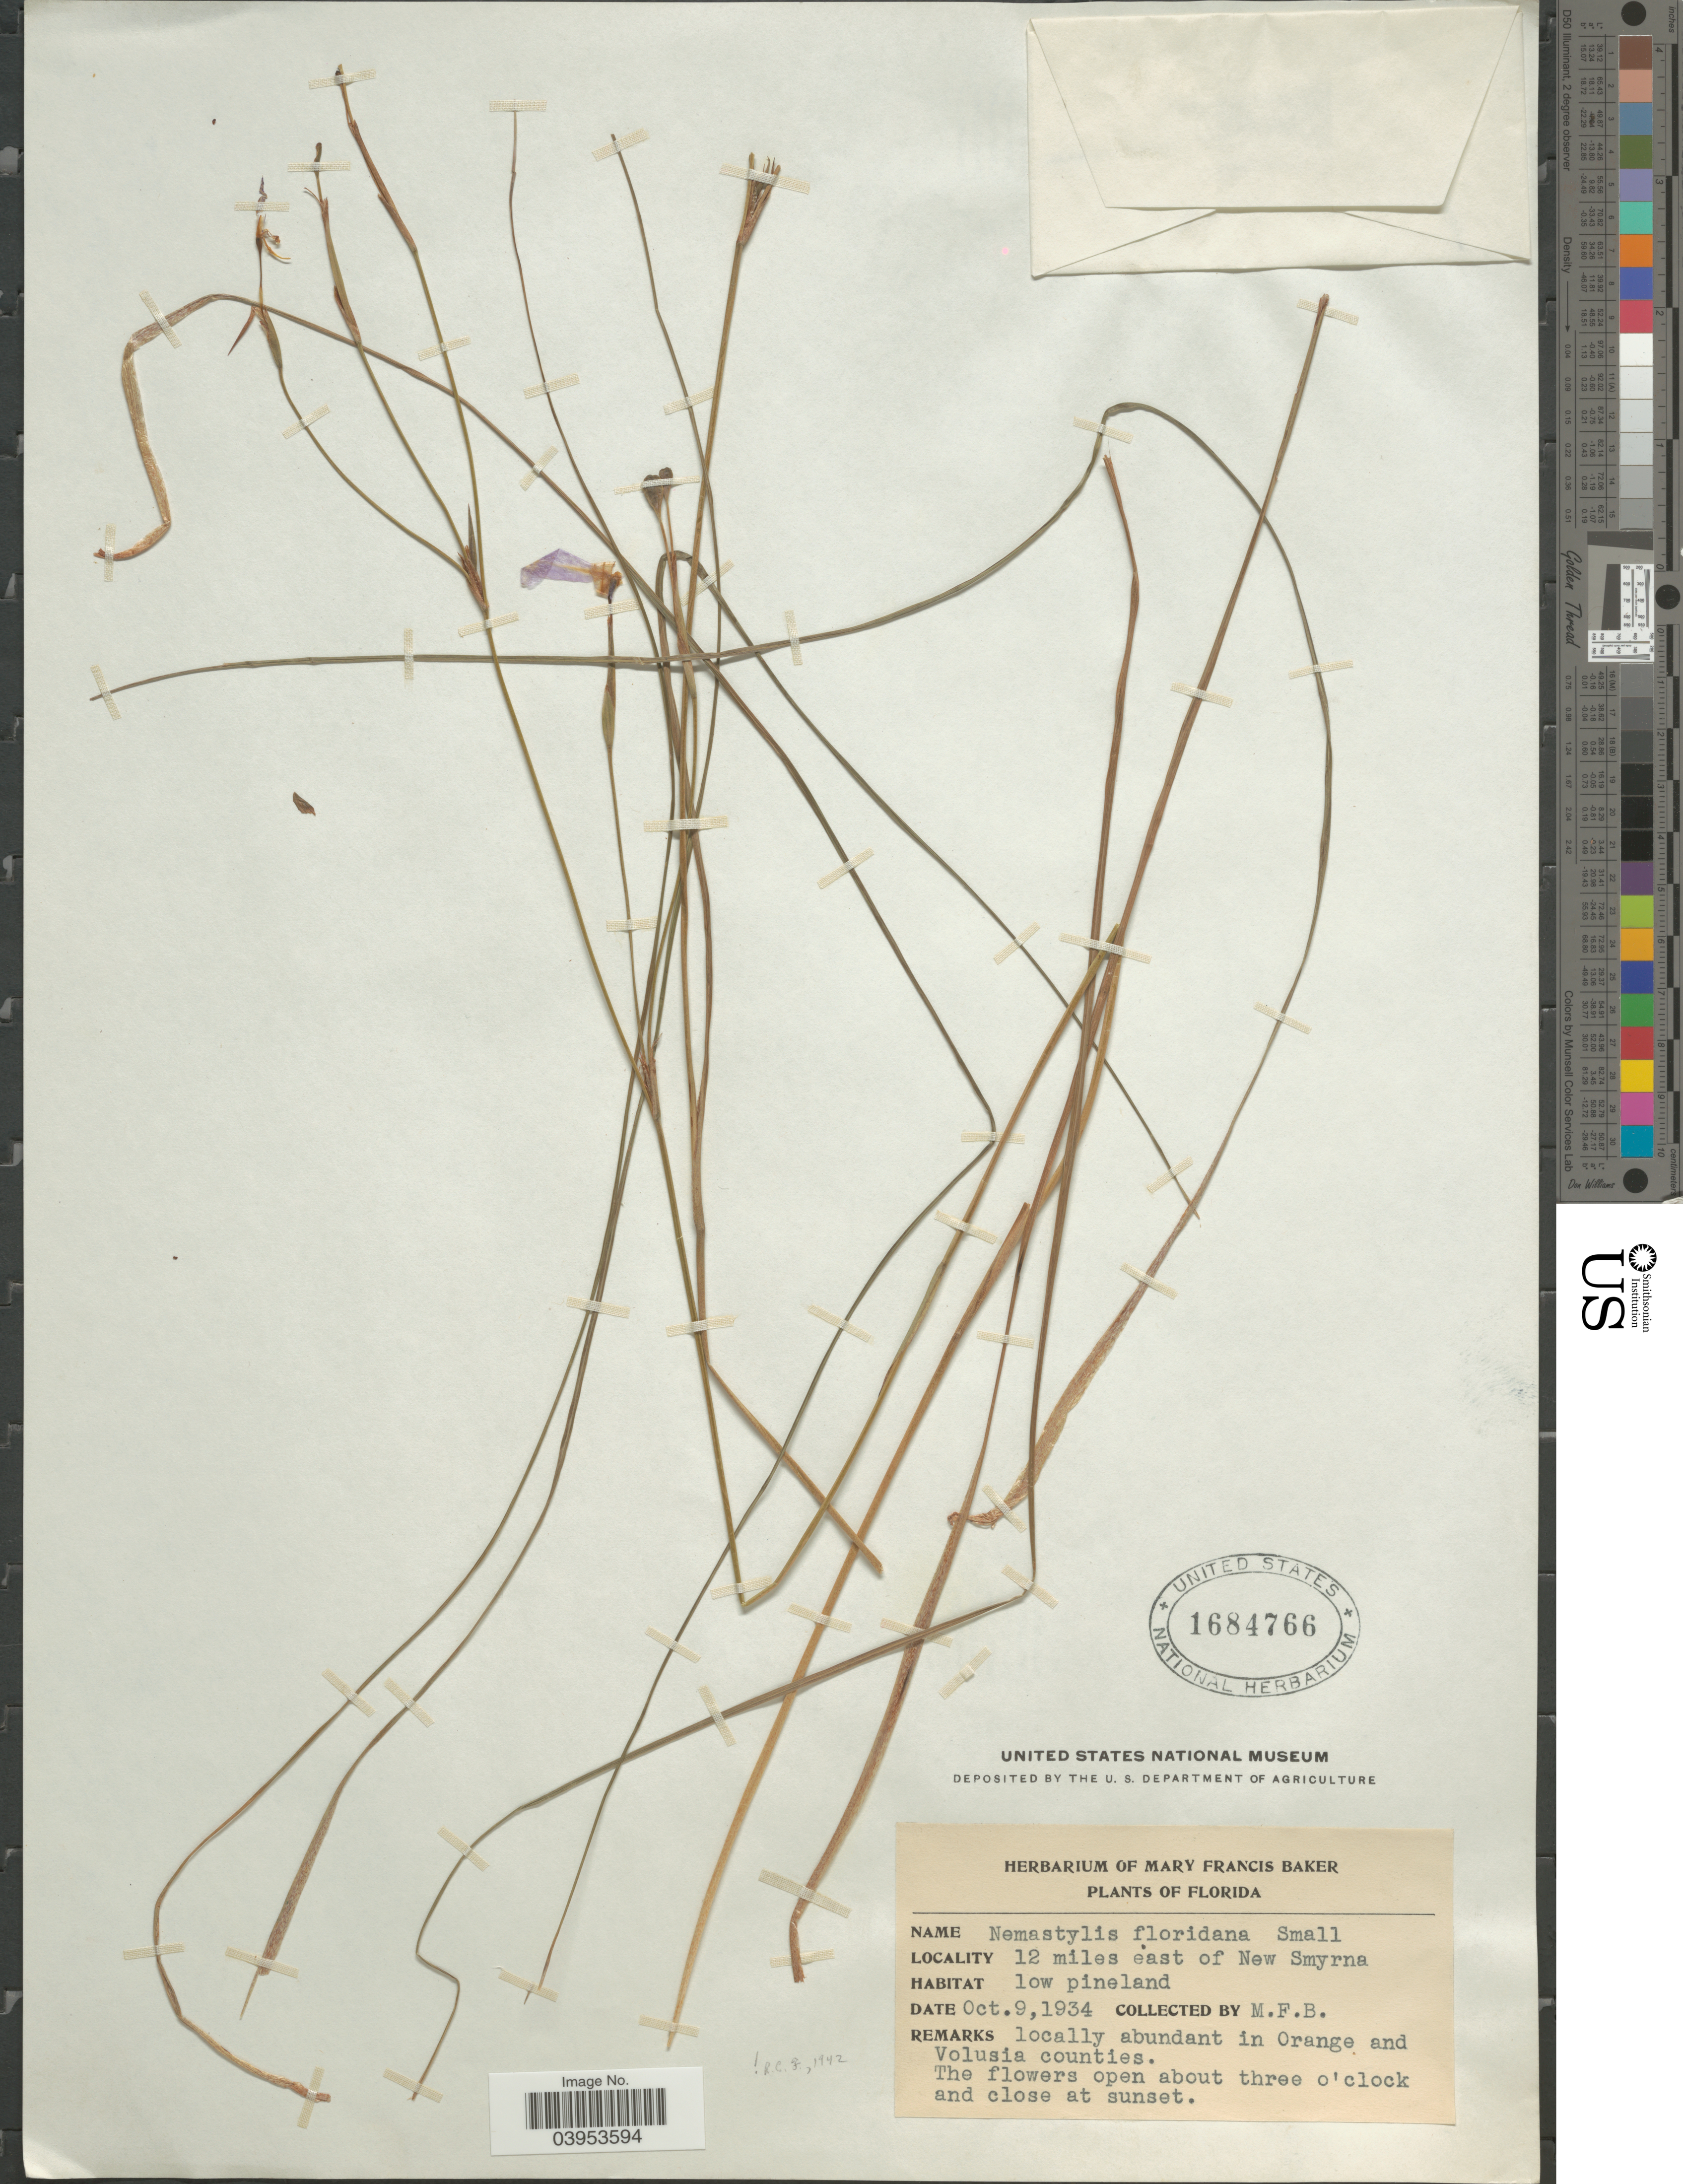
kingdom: Plantae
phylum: Tracheophyta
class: Liliopsida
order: Asparagales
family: Iridaceae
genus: Nemastylis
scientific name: Nemastylis floridana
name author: Small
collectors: M. F. Baker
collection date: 1934-10-09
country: United States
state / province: Florida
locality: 12 miles east of New Smyrna.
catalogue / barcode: US 1684766